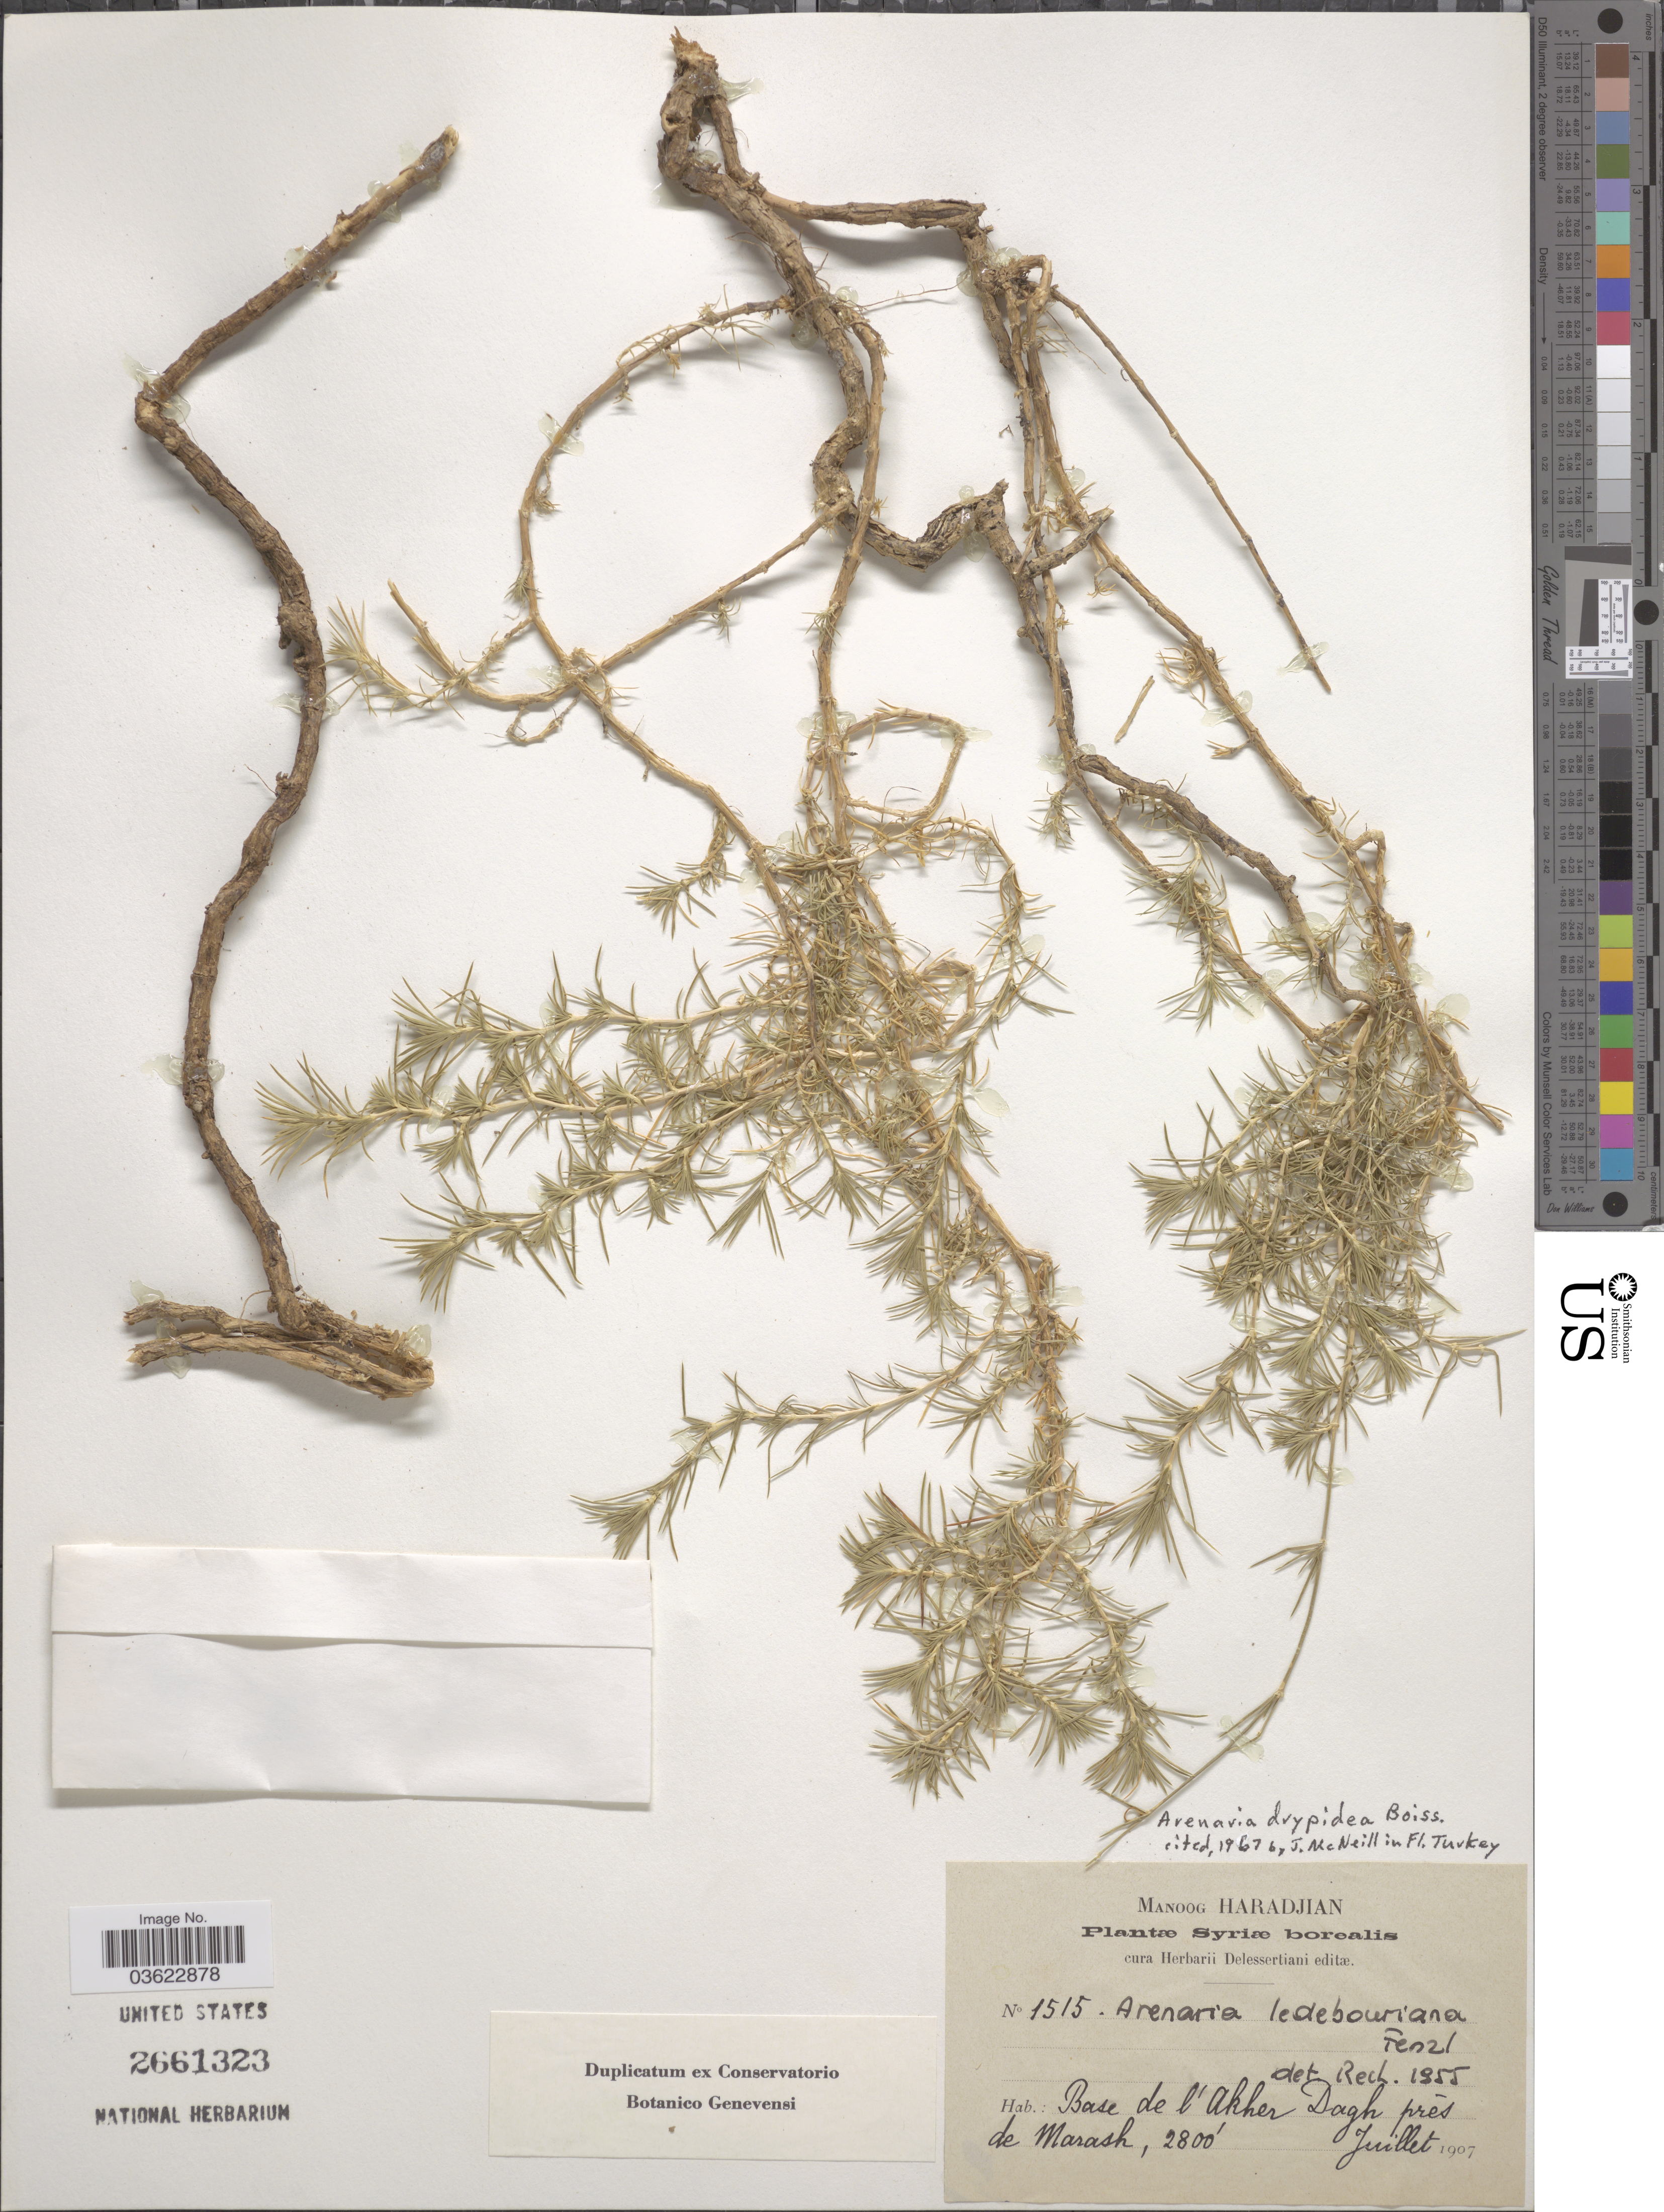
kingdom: Plantae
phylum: Tracheophyta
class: Magnoliopsida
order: Caryophyllales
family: Caryophyllaceae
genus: Eremogone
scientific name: Eremogone drypidea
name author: (Boiss.) Ikonn.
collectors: M. Haradjian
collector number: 1515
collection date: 1907-07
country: Syria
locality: Syriæ borealis. Base de l'Akker Dagh près de Marash.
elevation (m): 853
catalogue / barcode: US 2661323